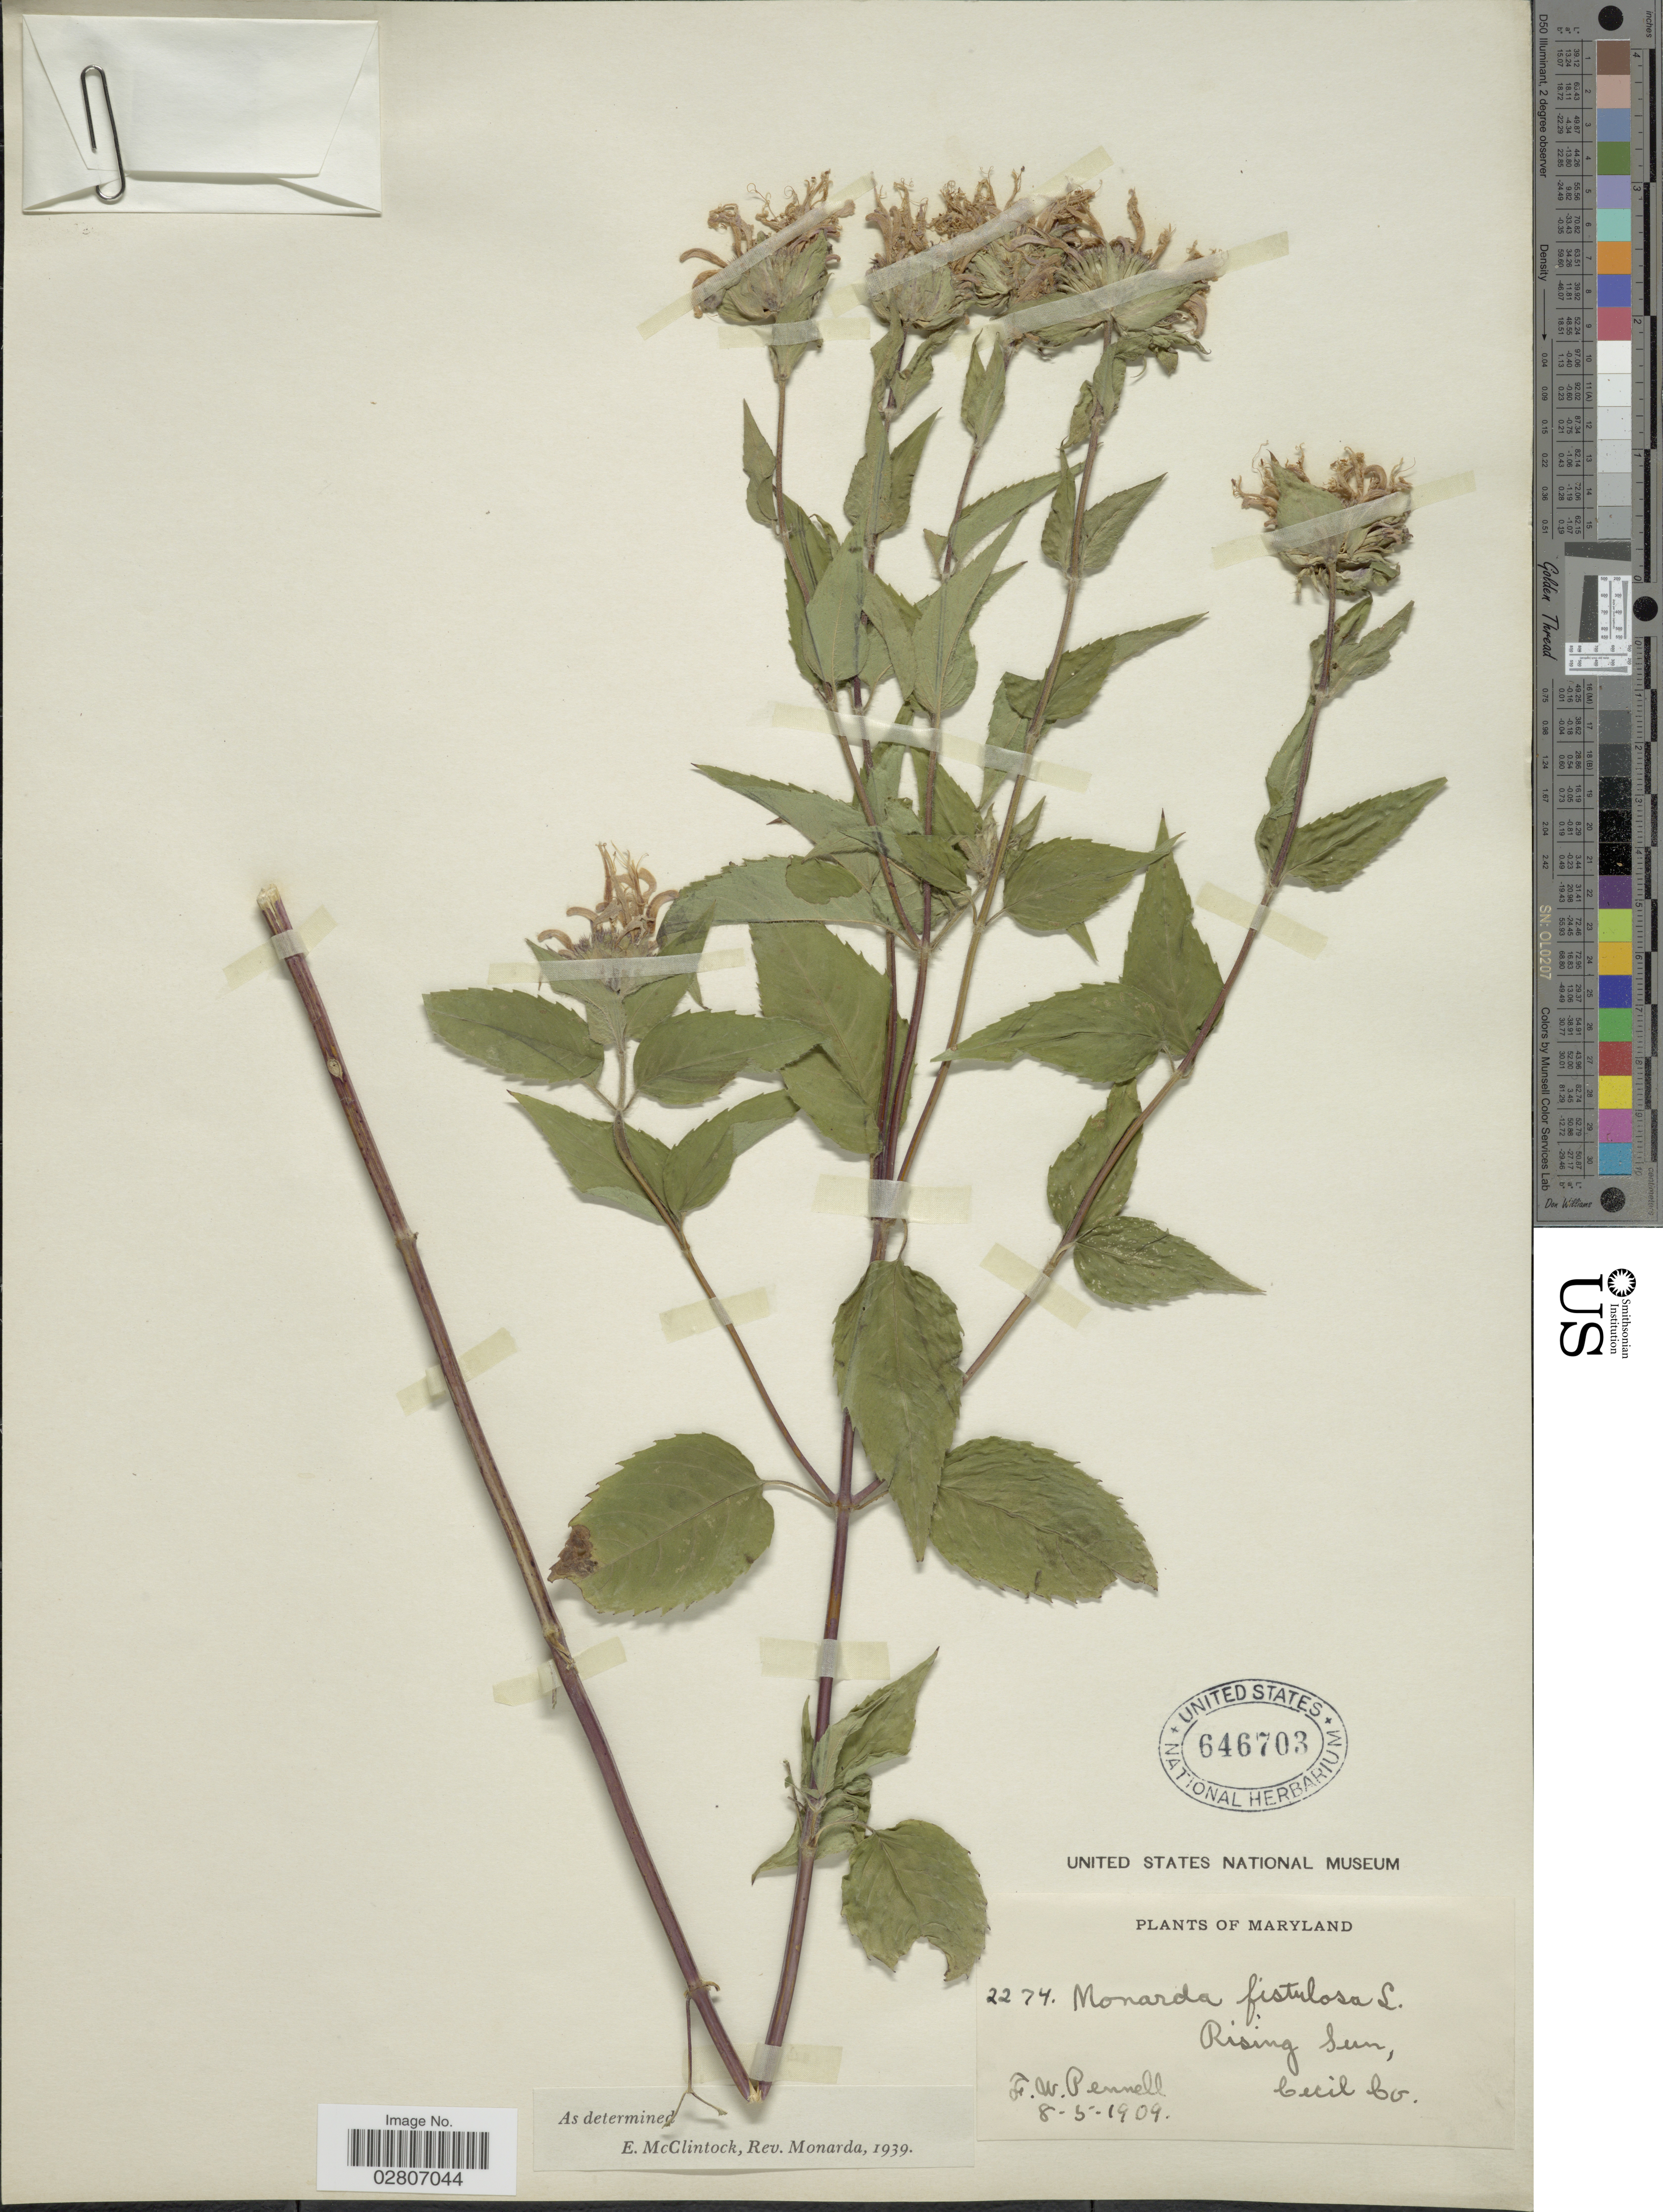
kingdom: Plantae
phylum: Tracheophyta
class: Magnoliopsida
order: Lamiales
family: Lamiaceae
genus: Monarda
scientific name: Monarda fistulosa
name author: L.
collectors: F. W. Pennell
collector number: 2274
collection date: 1909-05-08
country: United States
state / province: Maryland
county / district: Cecil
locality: Rising Sun, Cecil Co.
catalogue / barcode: US 646703